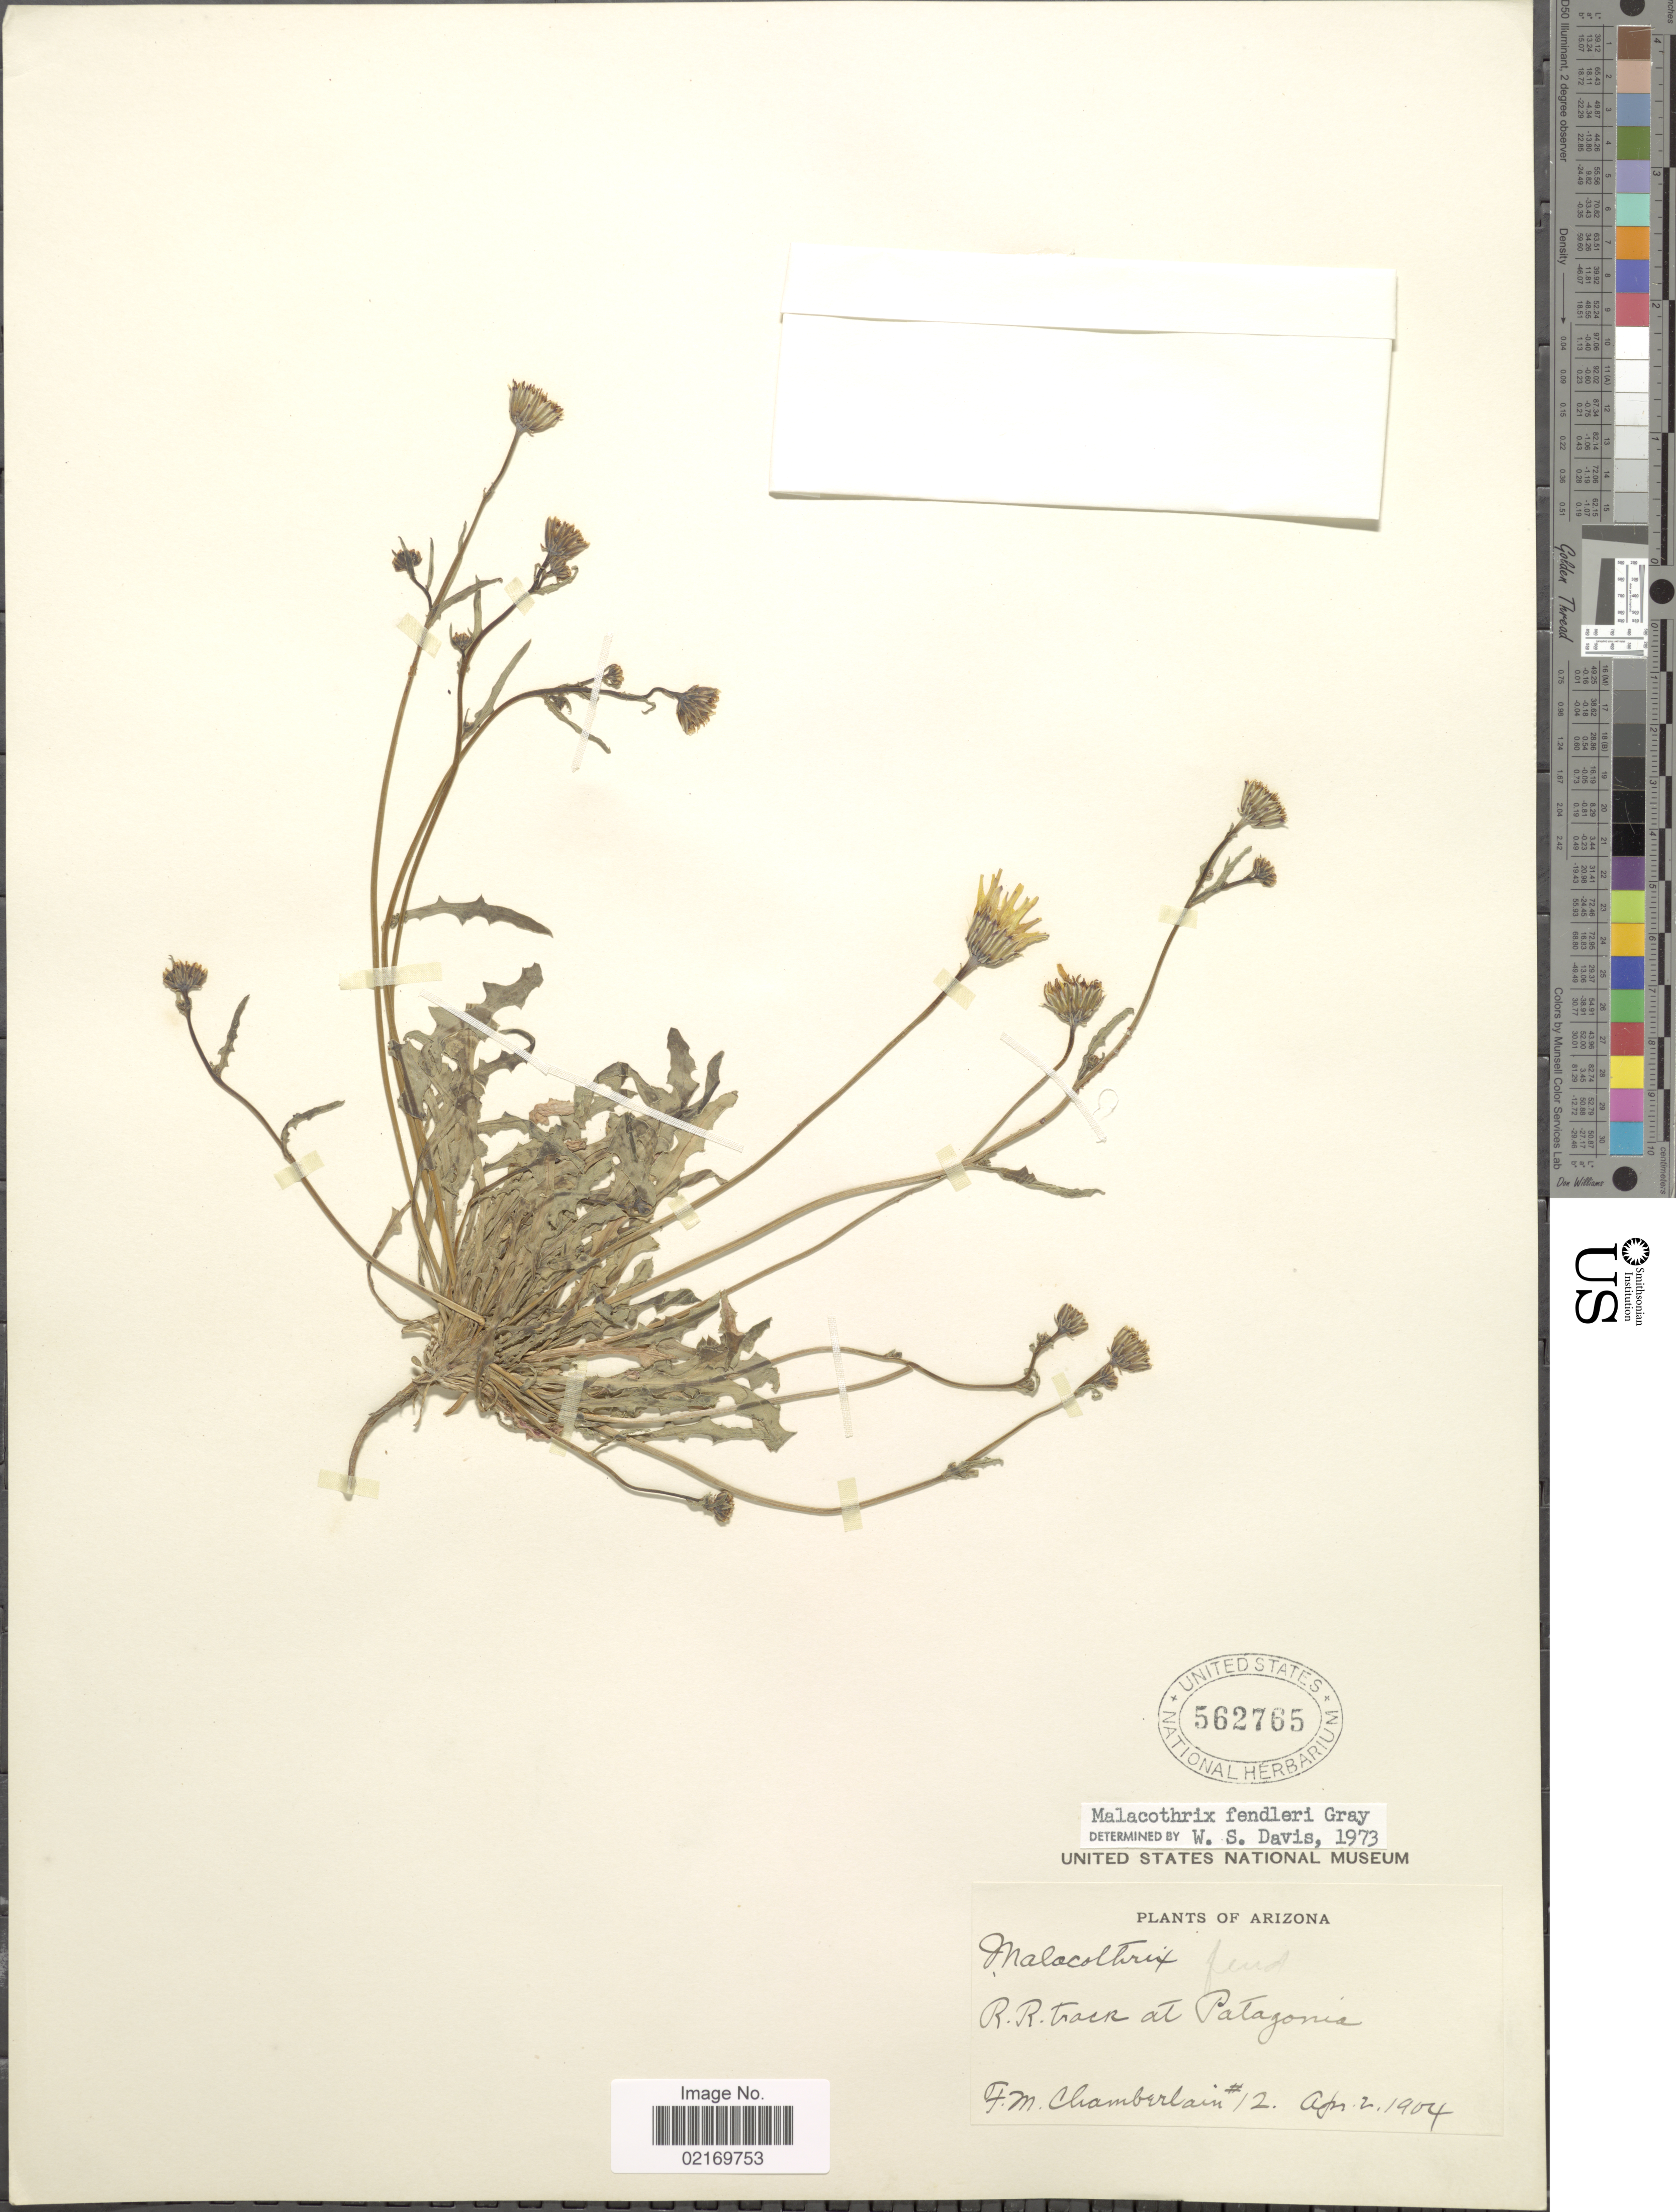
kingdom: Plantae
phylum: Tracheophyta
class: Magnoliopsida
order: Asterales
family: Asteraceae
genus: Malacothrix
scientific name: Malacothrix fendleri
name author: A. Gray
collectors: F. Chamberlain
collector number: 12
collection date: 1904-04-02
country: United States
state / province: Arizona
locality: R. R. track at Patagonia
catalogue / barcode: US 562765